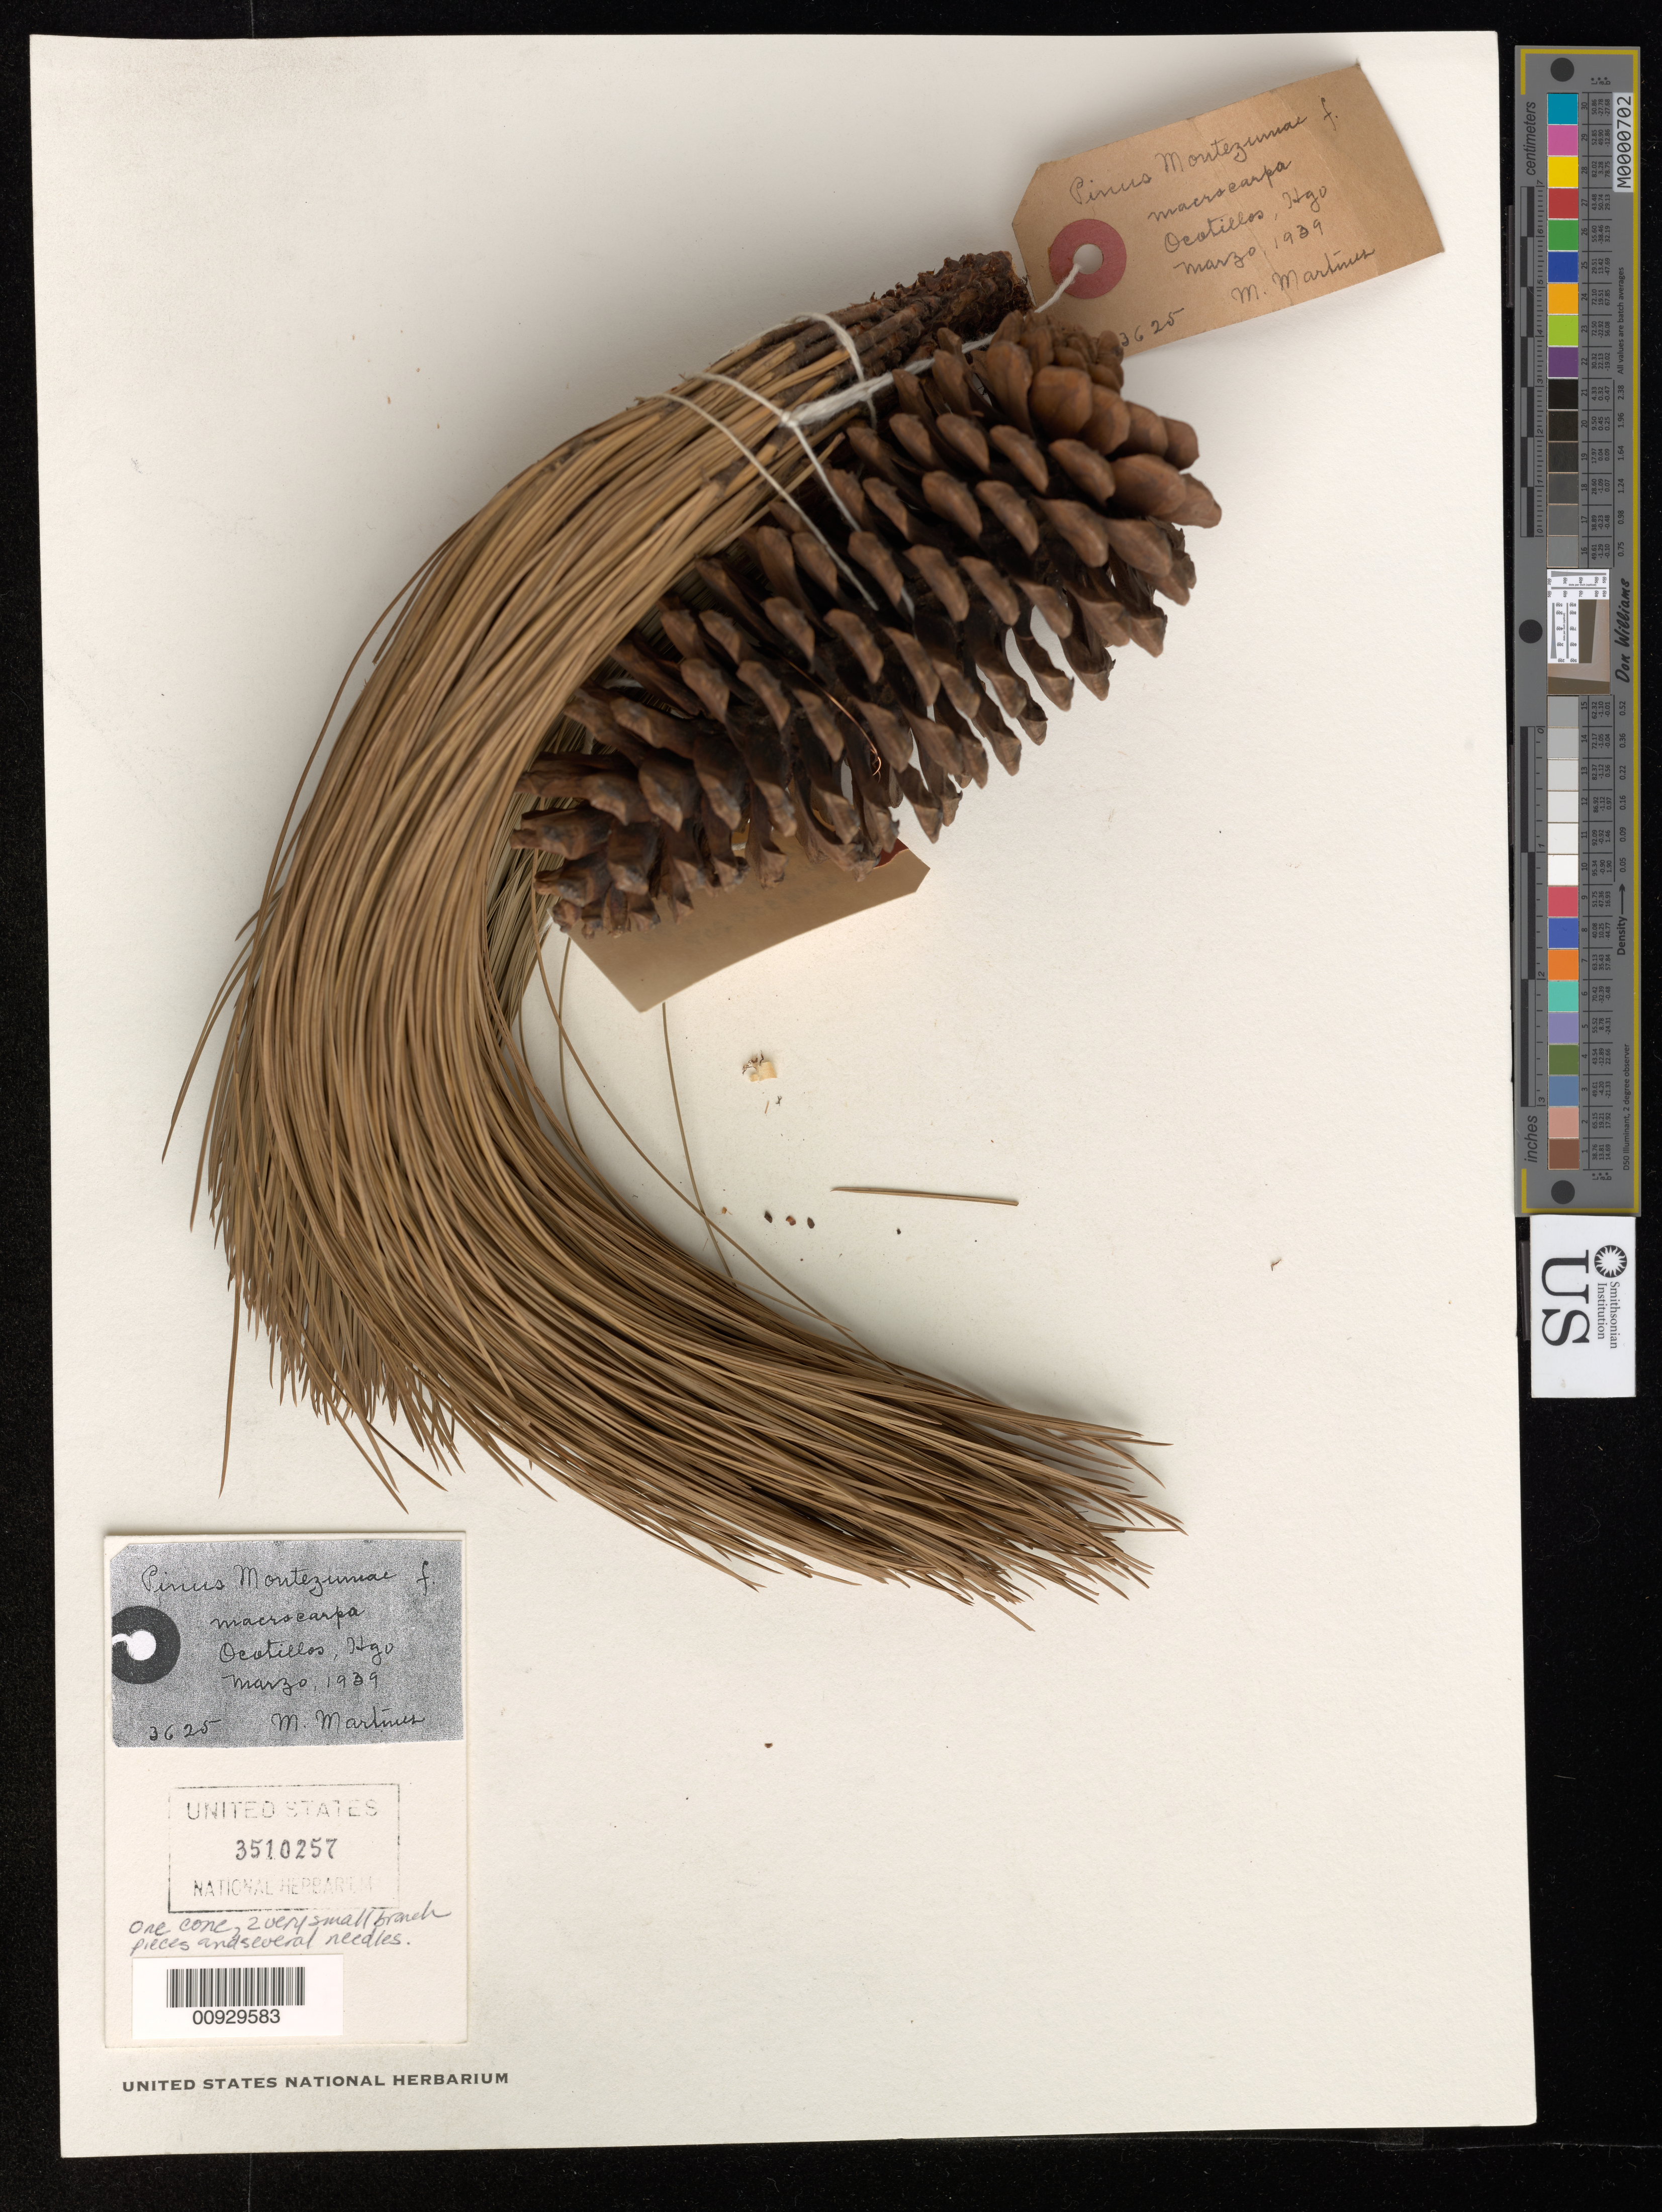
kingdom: Plantae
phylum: Tracheophyta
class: Pinopsida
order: Pinales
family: Pinaceae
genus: Pinus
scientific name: Pinus montezumae f. macrocarpa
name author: Martínez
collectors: M. Martinez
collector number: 3625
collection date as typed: Mar 1939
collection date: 1939-03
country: Mexico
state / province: Hidalgo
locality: Ocotillo.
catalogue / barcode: US 3510257